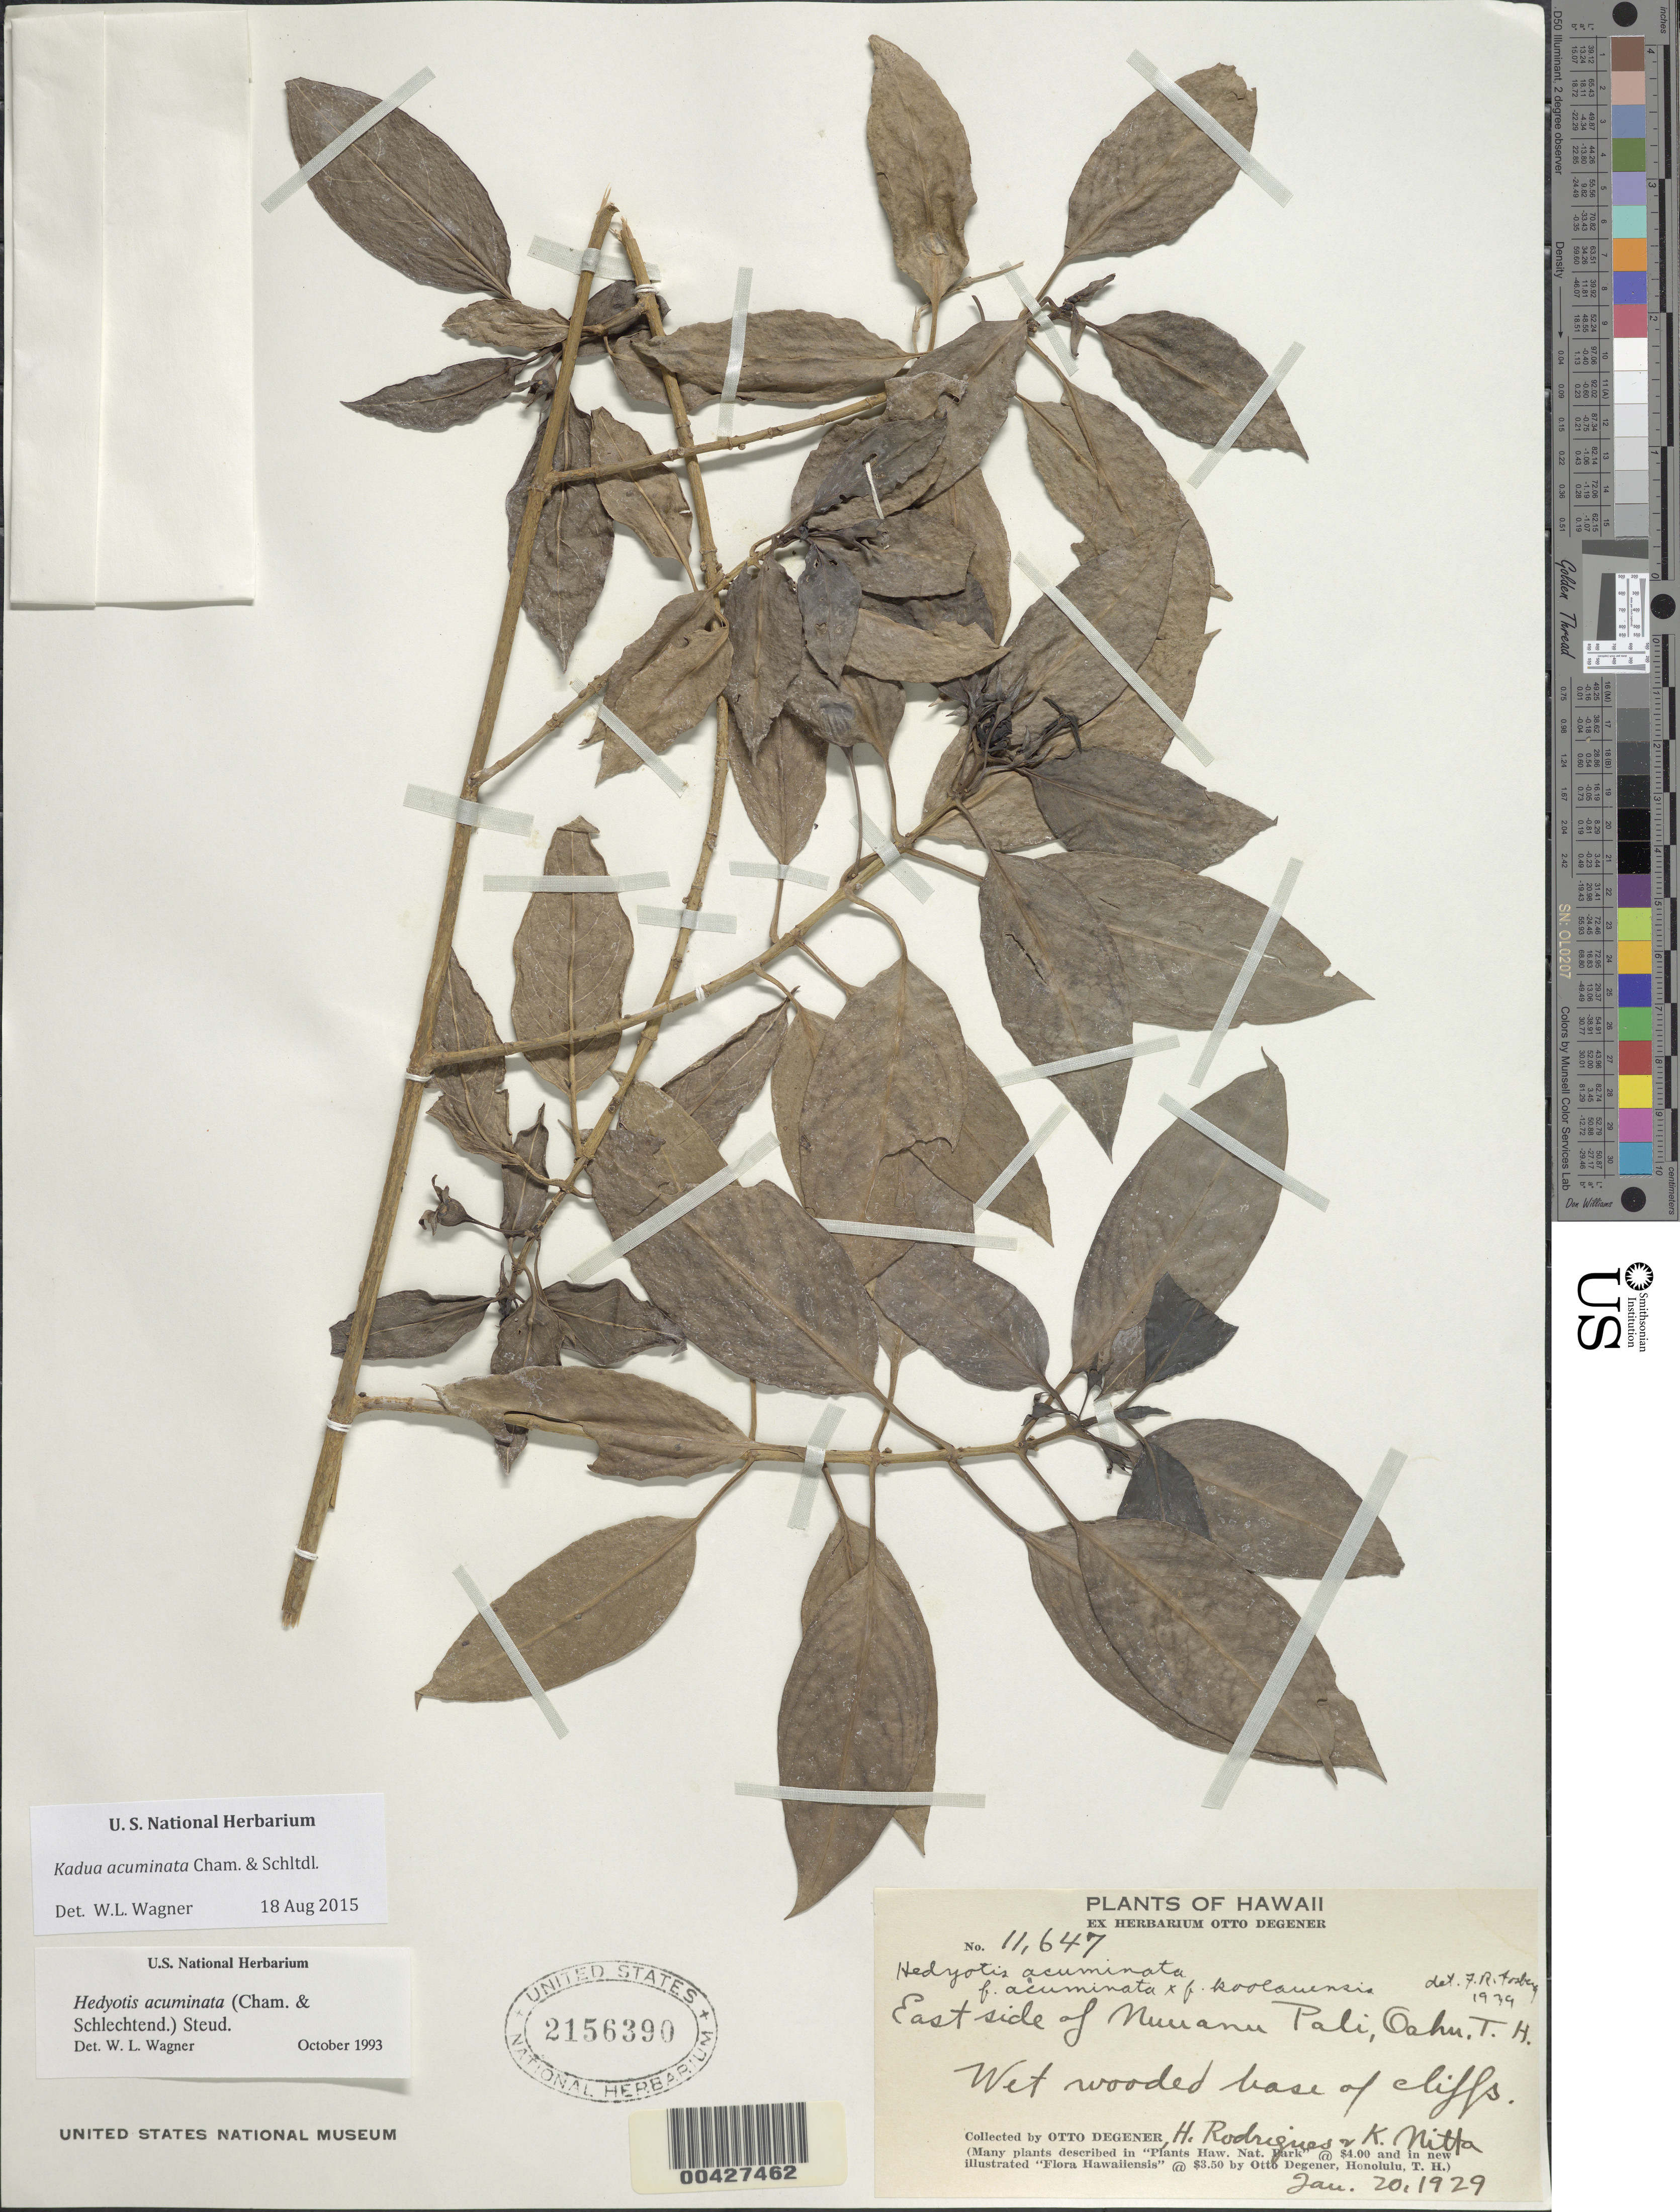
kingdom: Plantae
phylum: Tracheophyta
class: Magnoliopsida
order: Gentianales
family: Rubiaceae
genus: Kadua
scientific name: Kadua acuminata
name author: Cham. & Schltdl.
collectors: O. Degener, H. Rodriguez & K. Nitta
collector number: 11647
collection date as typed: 20 Jan 1929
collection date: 1929-01-20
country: United States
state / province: Hawaii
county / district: Honolulu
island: Oahu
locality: East side of Nuuanu Pali.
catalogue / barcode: US 2156390